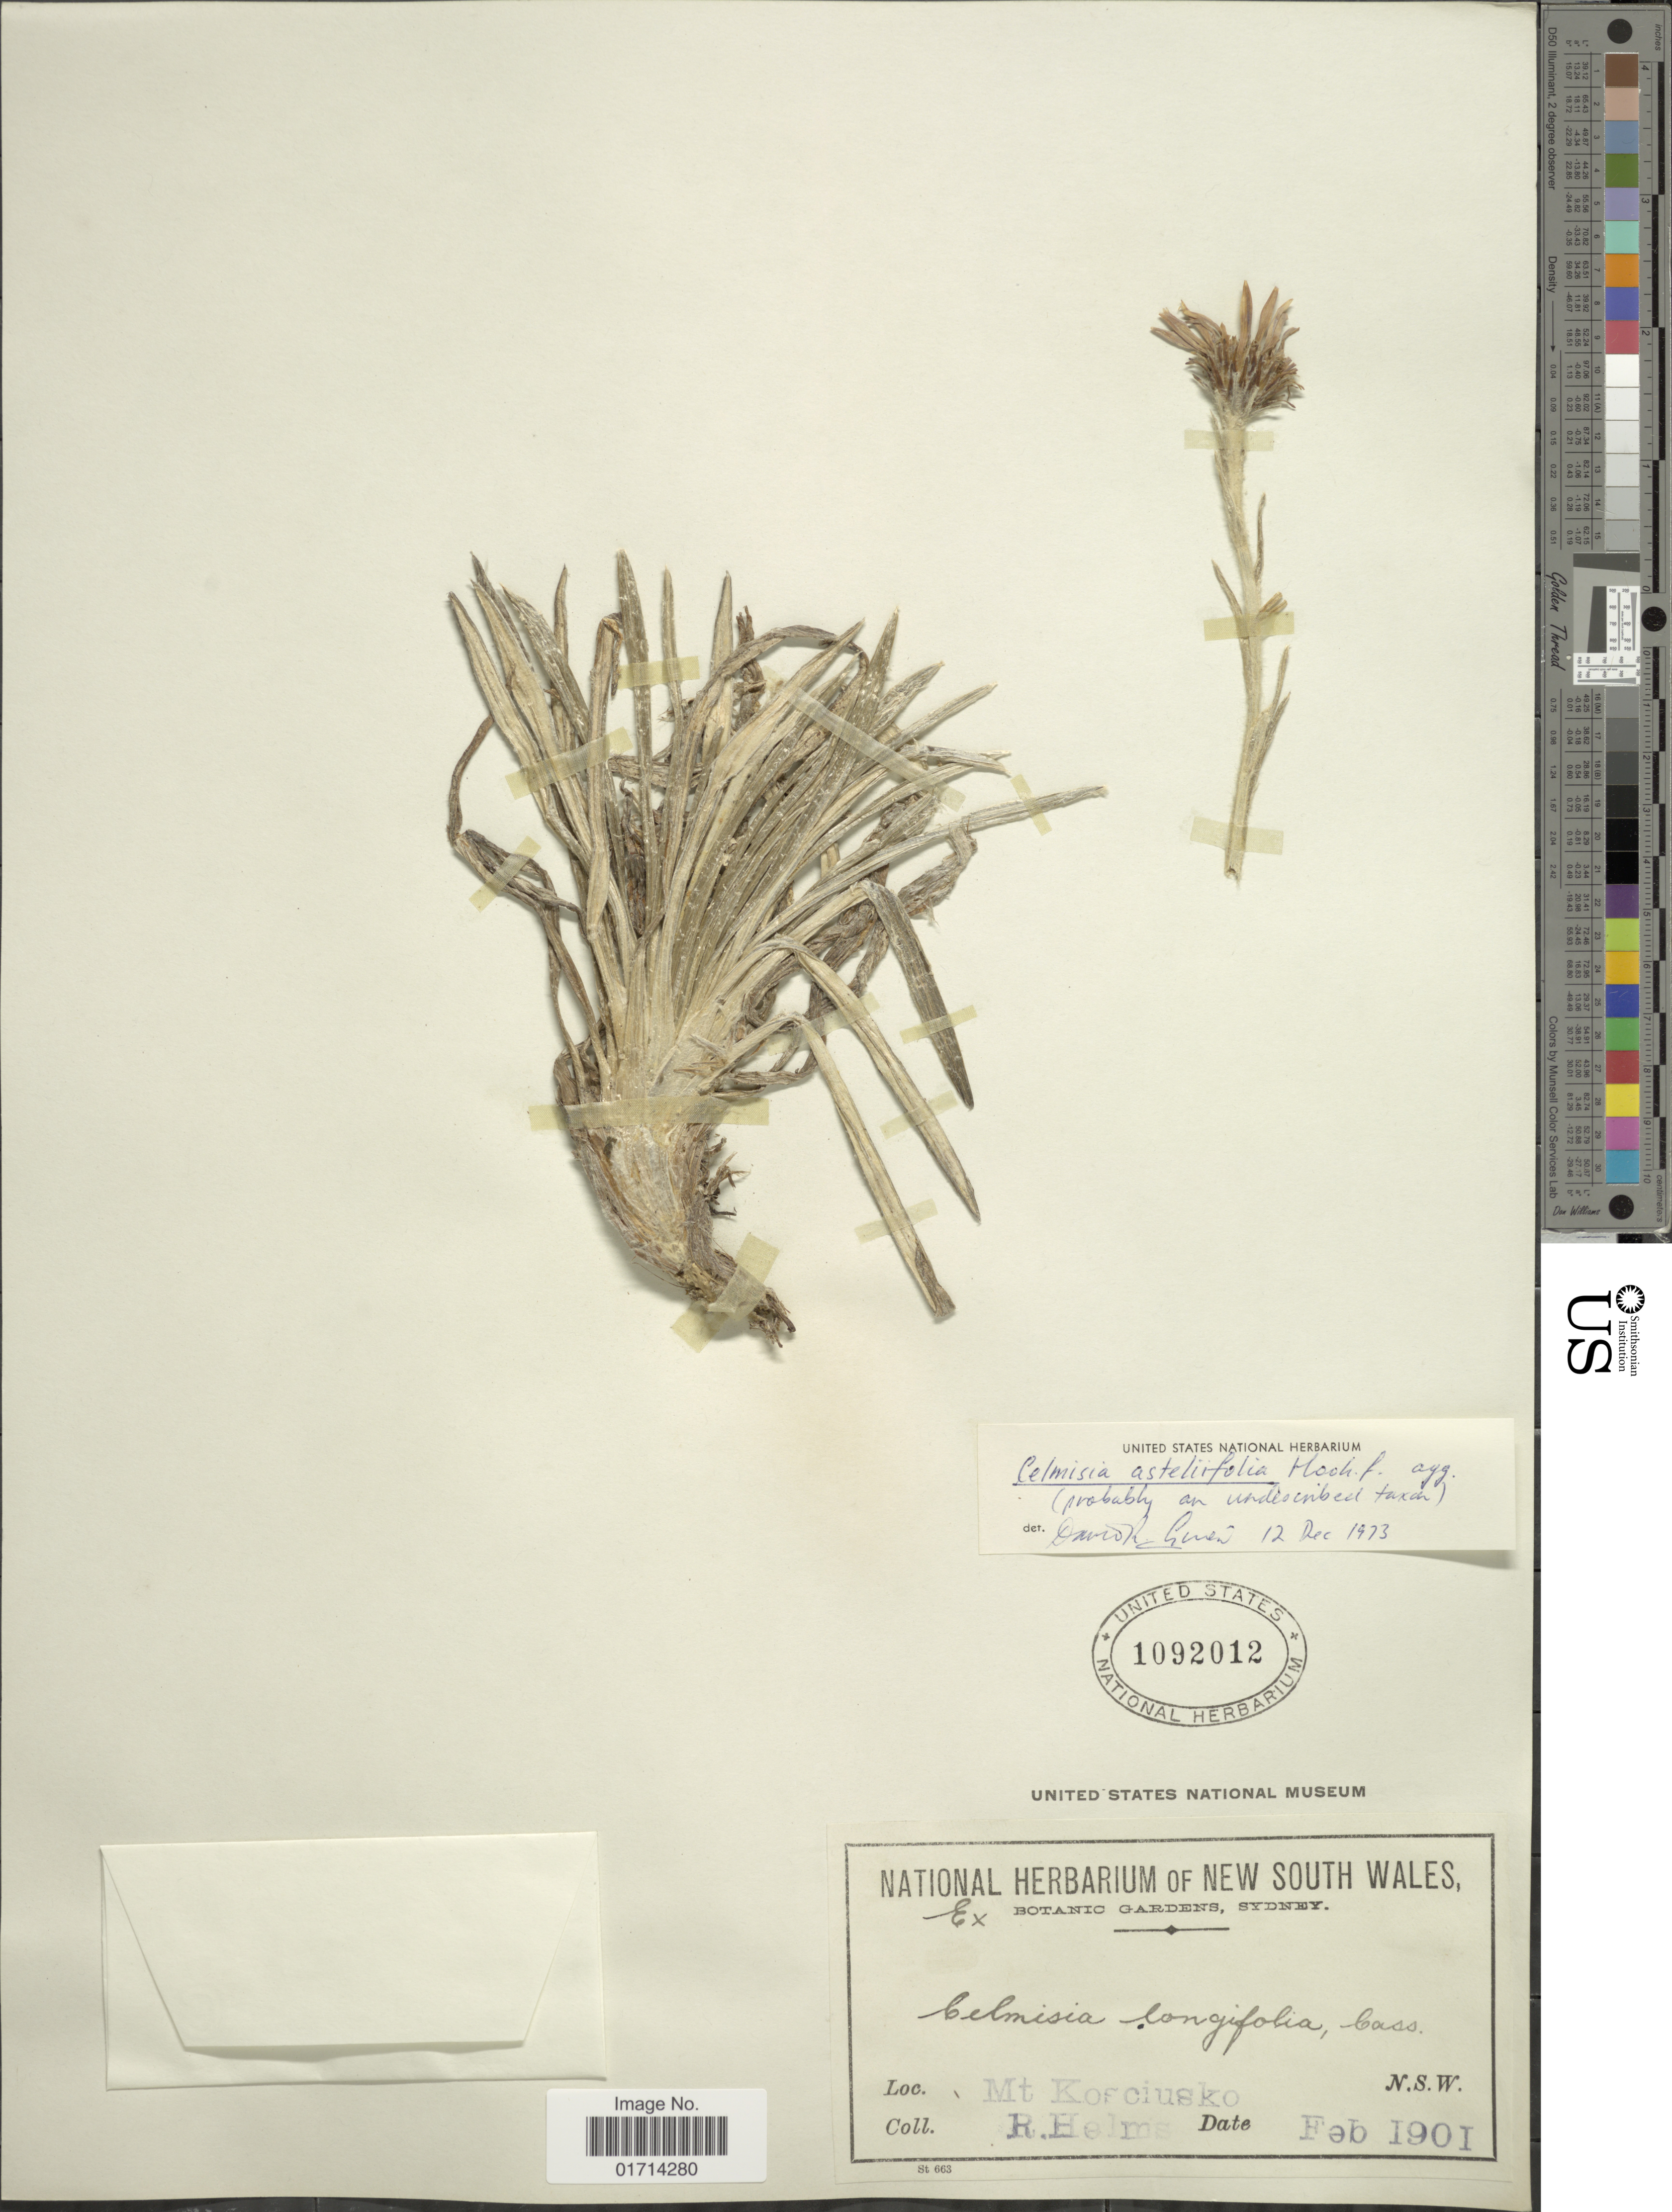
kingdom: Plantae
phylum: Tracheophyta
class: Magnoliopsida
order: Asterales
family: Asteraceae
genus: Celmisia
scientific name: Celmisia longifolia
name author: Cass.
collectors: R. Helms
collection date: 1901-02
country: Australia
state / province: New South Wales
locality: Mt. Korciusko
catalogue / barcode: US 1092012